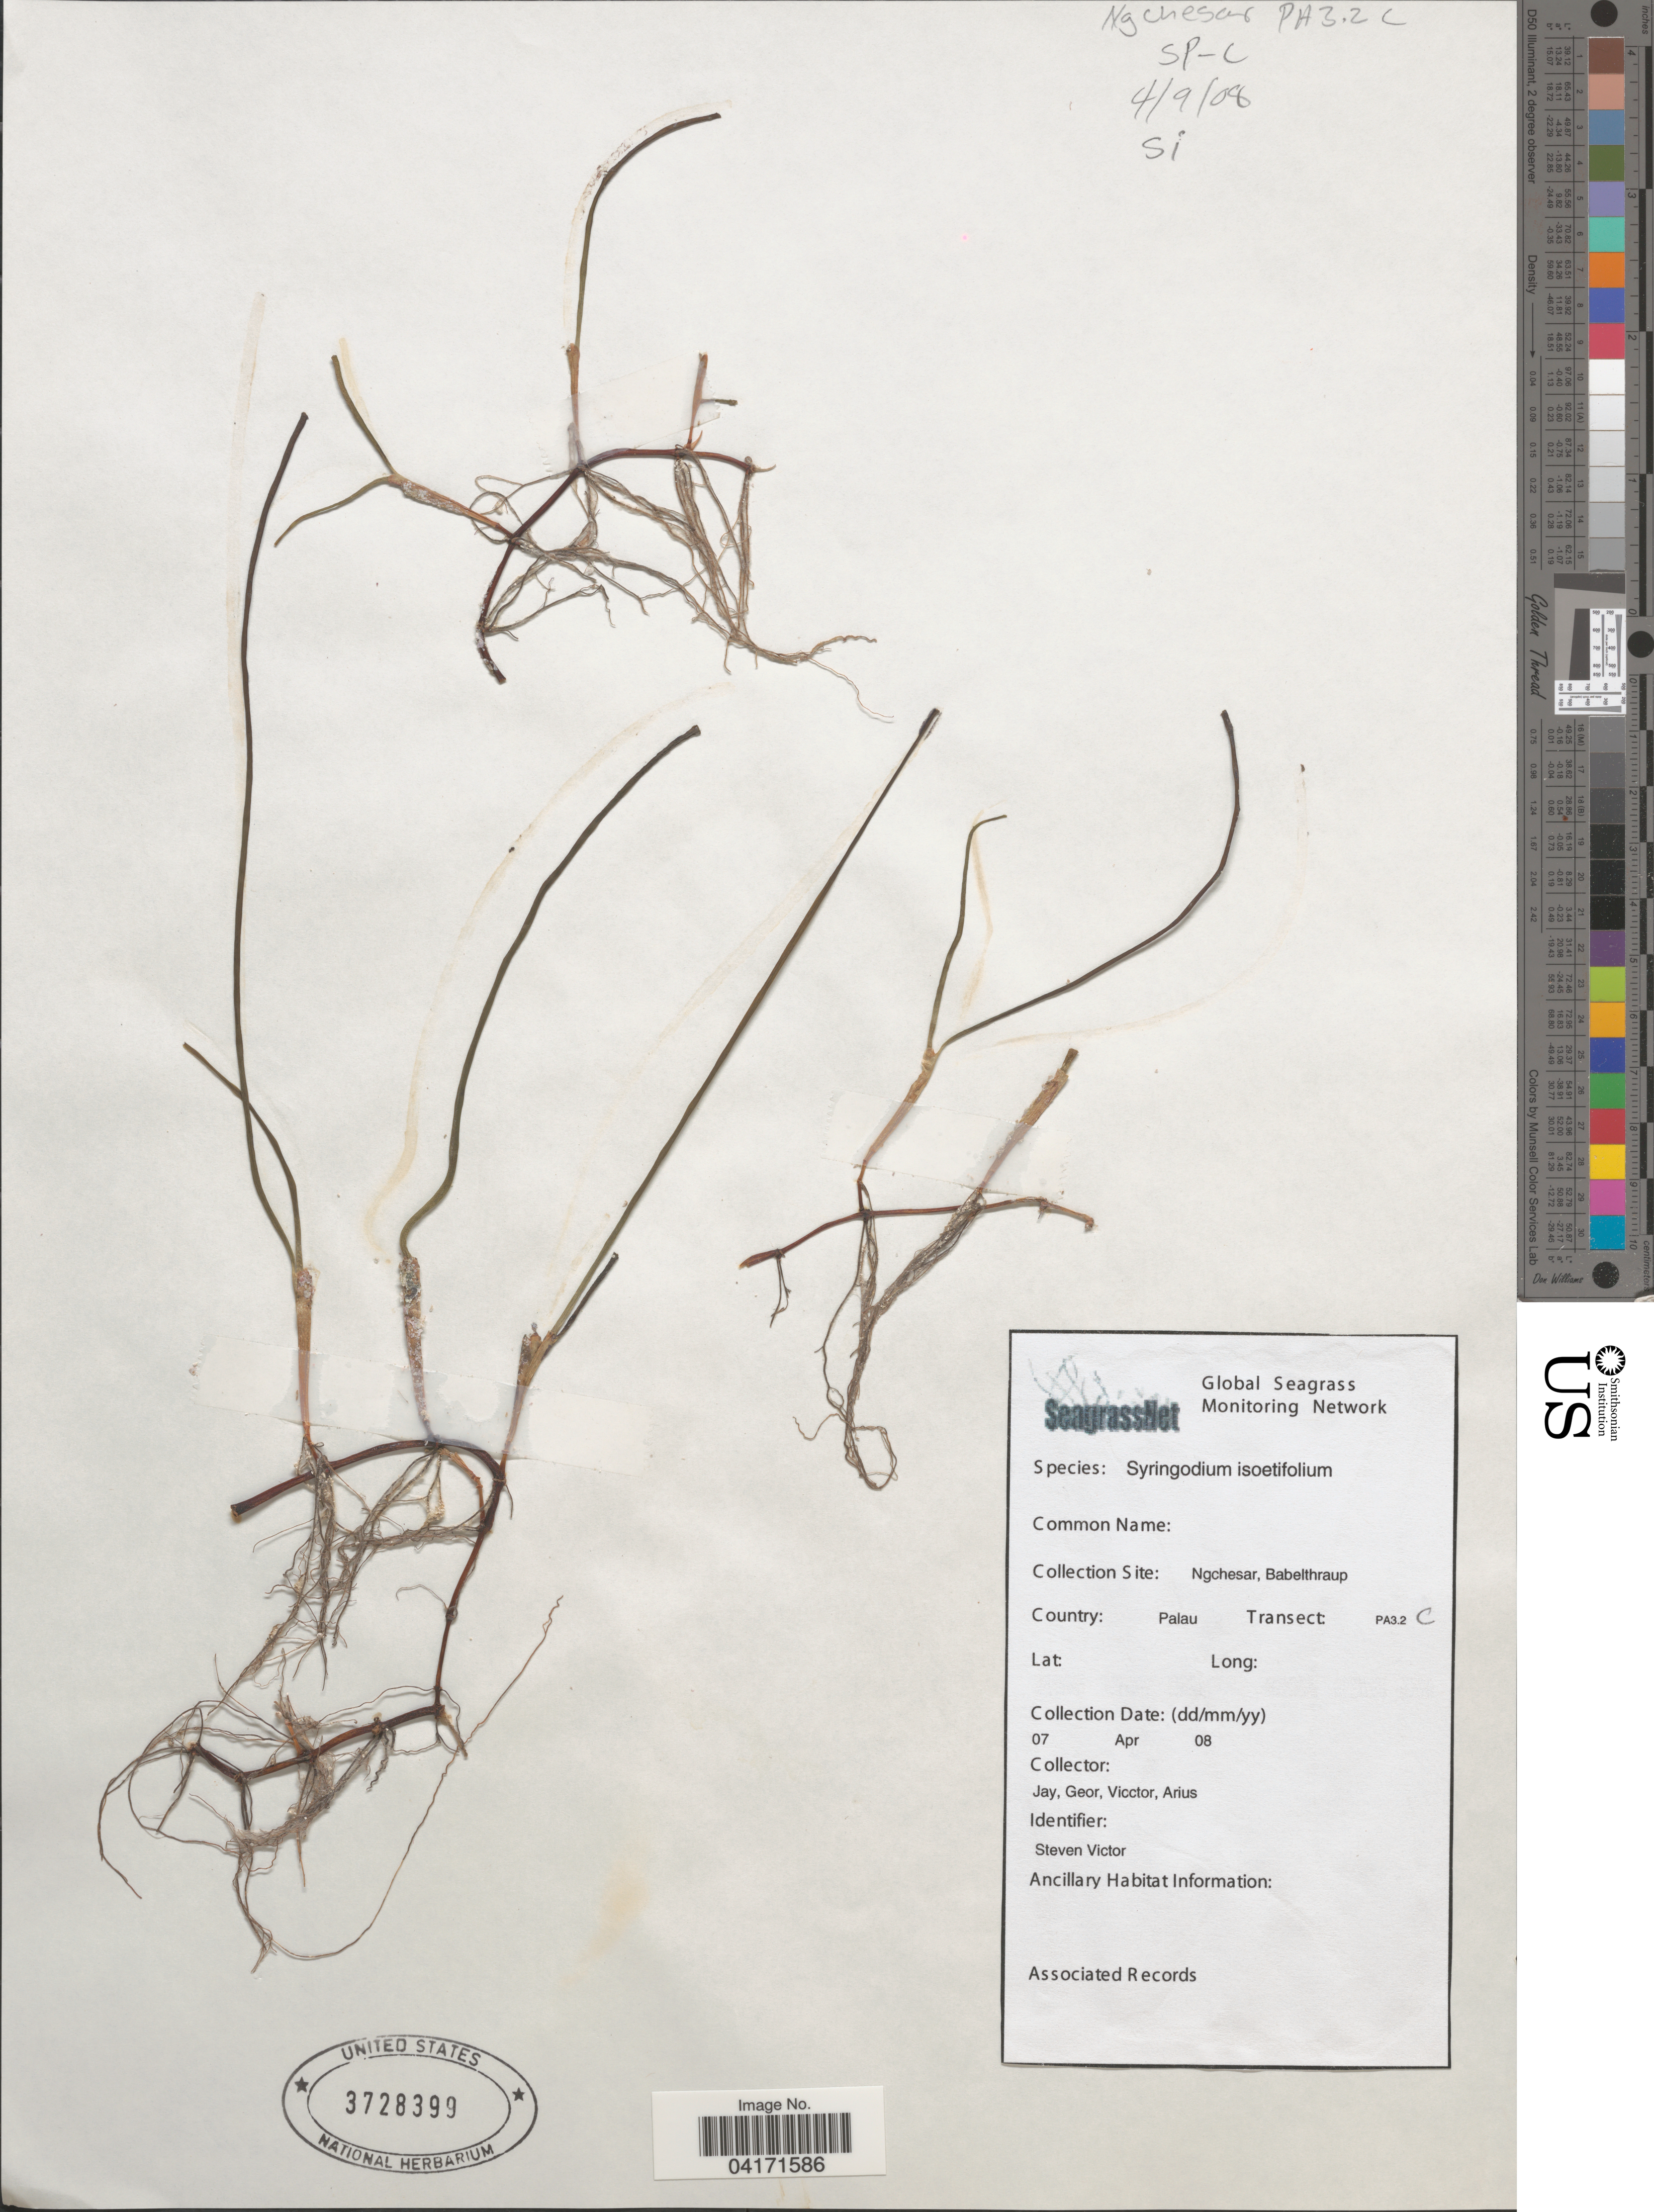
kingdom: Plantae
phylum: Tracheophyta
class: Liliopsida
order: Alismatales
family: Cymodoceaceae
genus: Syringodium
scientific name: Syringodium isoetifolium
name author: (Asch.) Dandy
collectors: Jay, Geor, Victor & Arius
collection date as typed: Transcribed d/m/y: 7/4/8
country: Palau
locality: Ngchesar, Babelthraup. Palau. Transect: PA3.2 C.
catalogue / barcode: US 3728399